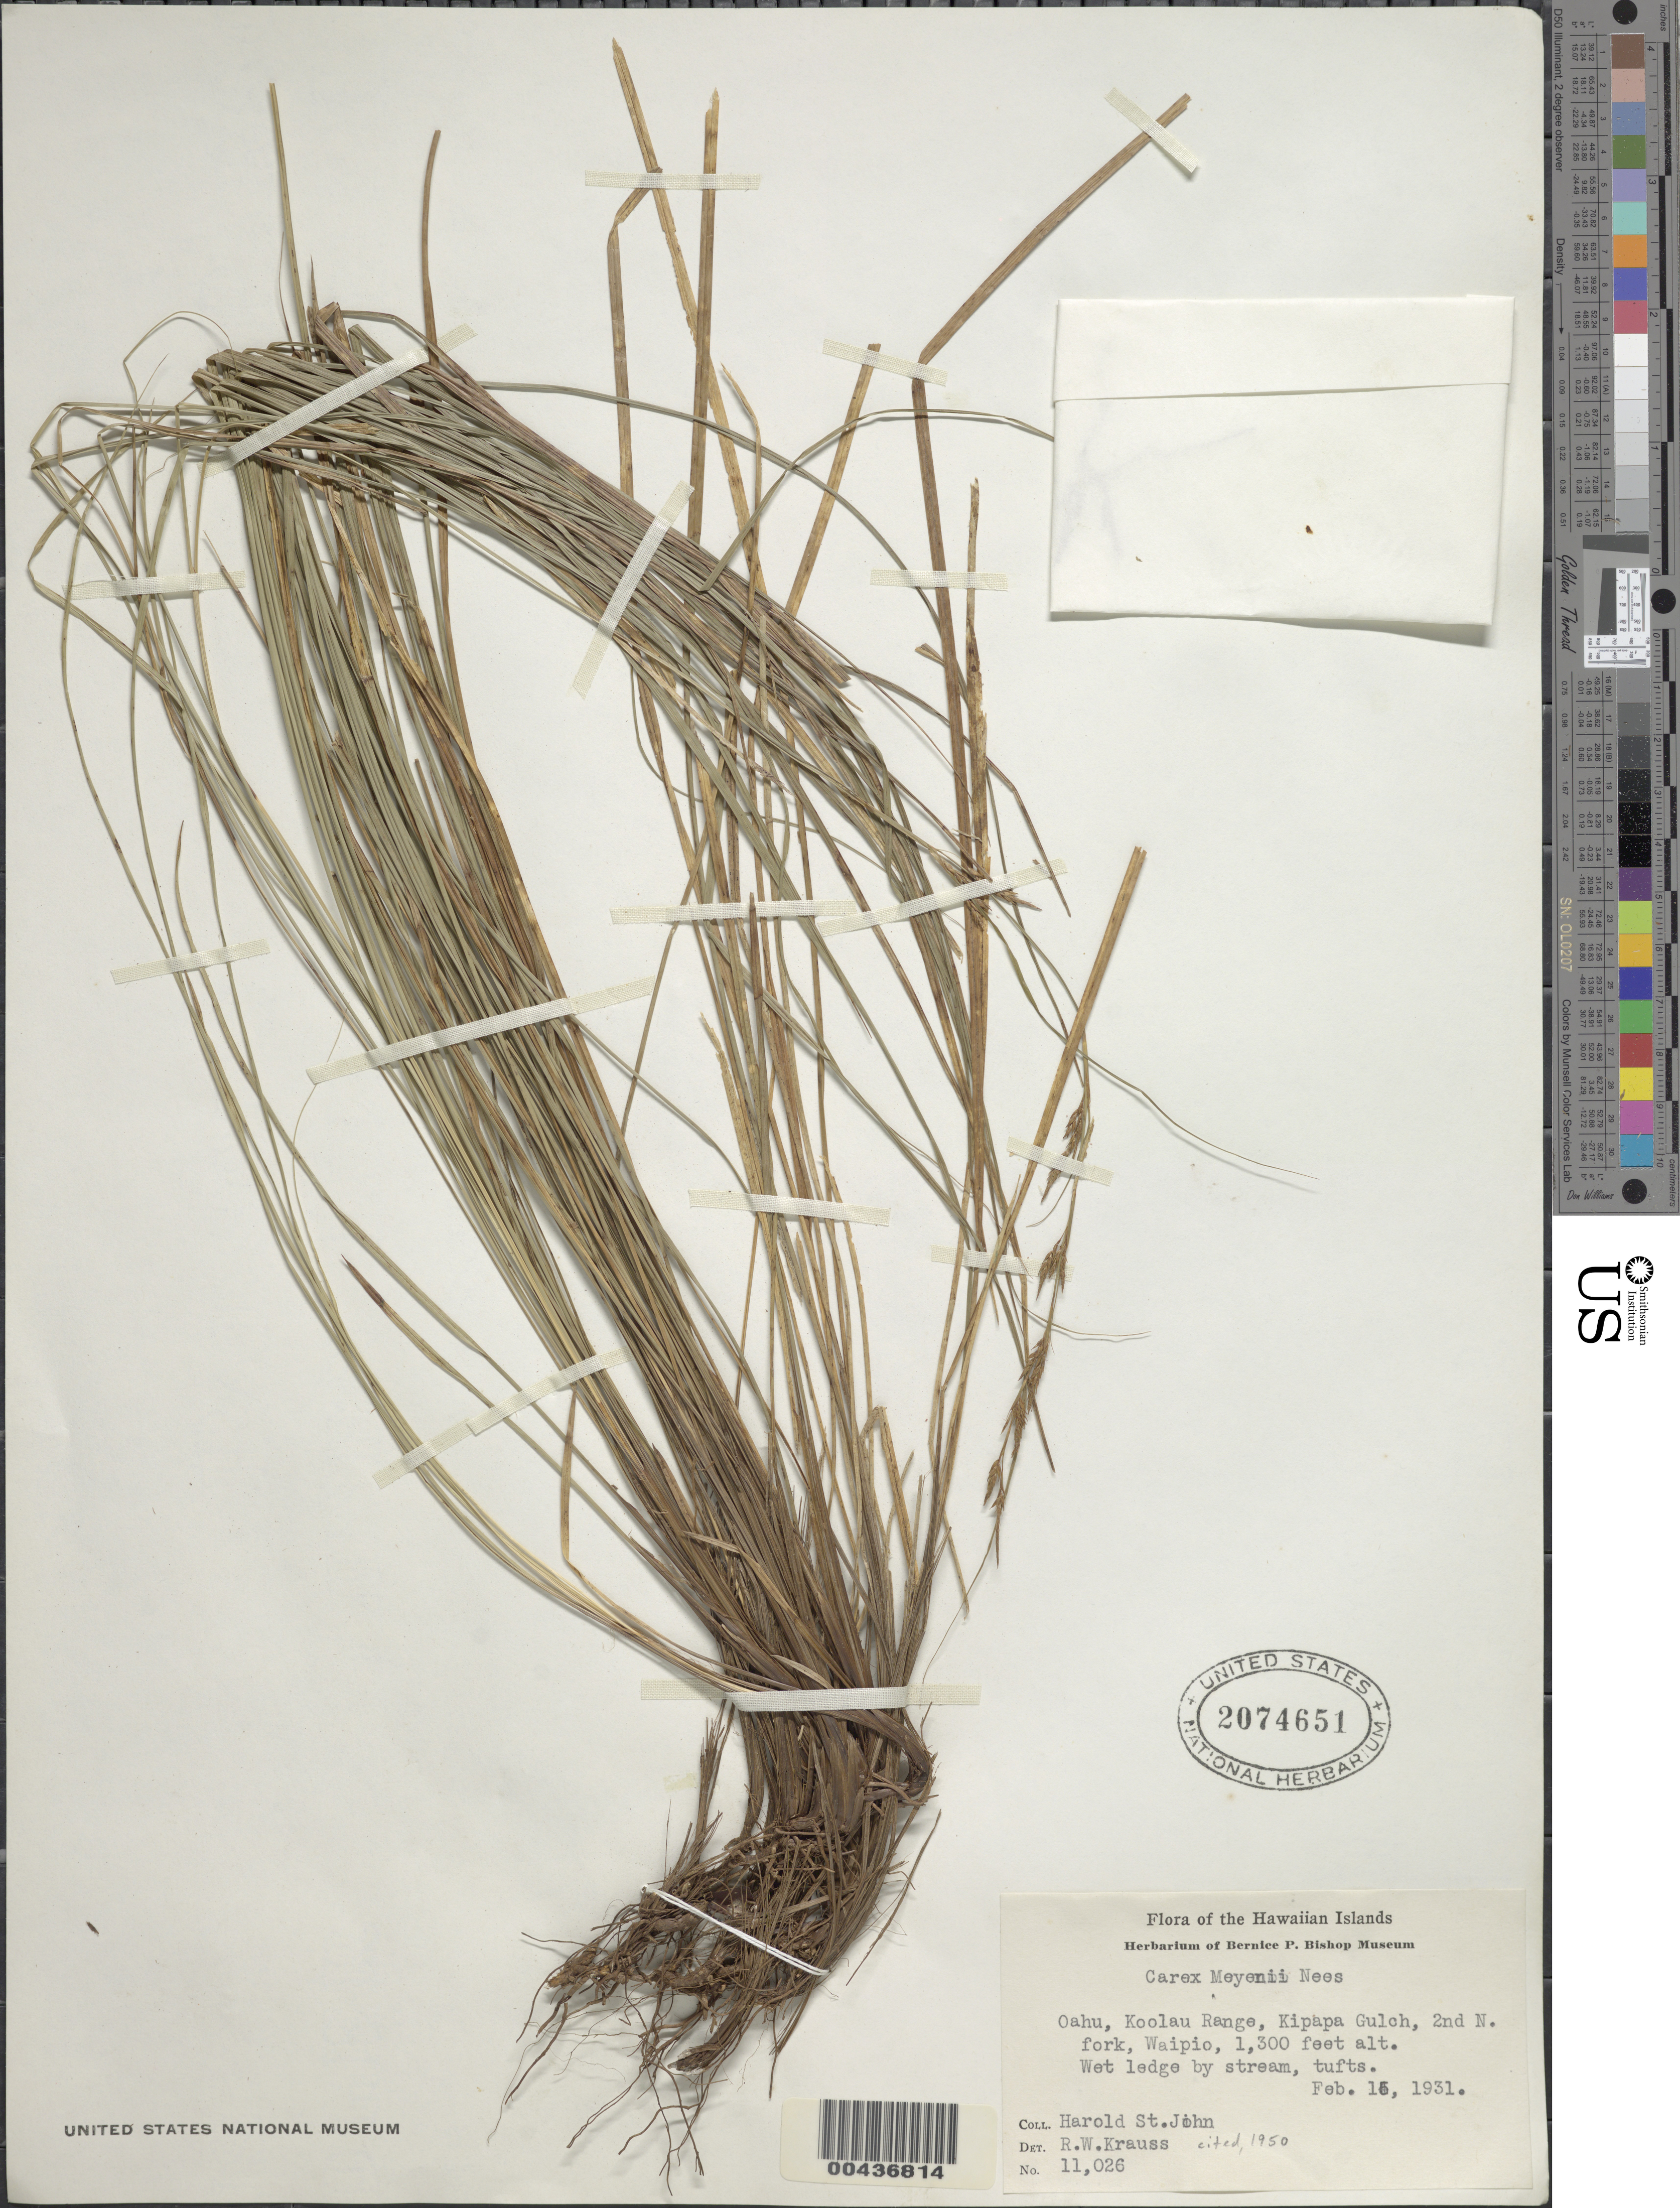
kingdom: Plantae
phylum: Tracheophyta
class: Liliopsida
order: Poales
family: Cyperaceae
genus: Carex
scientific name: Carex meyenii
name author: Nees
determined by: Krauss, R. W.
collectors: H. St. John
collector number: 11026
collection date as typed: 18 Feb 1931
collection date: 1931-02-18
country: United States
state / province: Hawaii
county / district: Honolulu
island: Oahu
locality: Oahu, Koolau Range, Kipapa Gulch, 2nd north fork, Waipio.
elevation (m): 396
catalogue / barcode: US 2074651